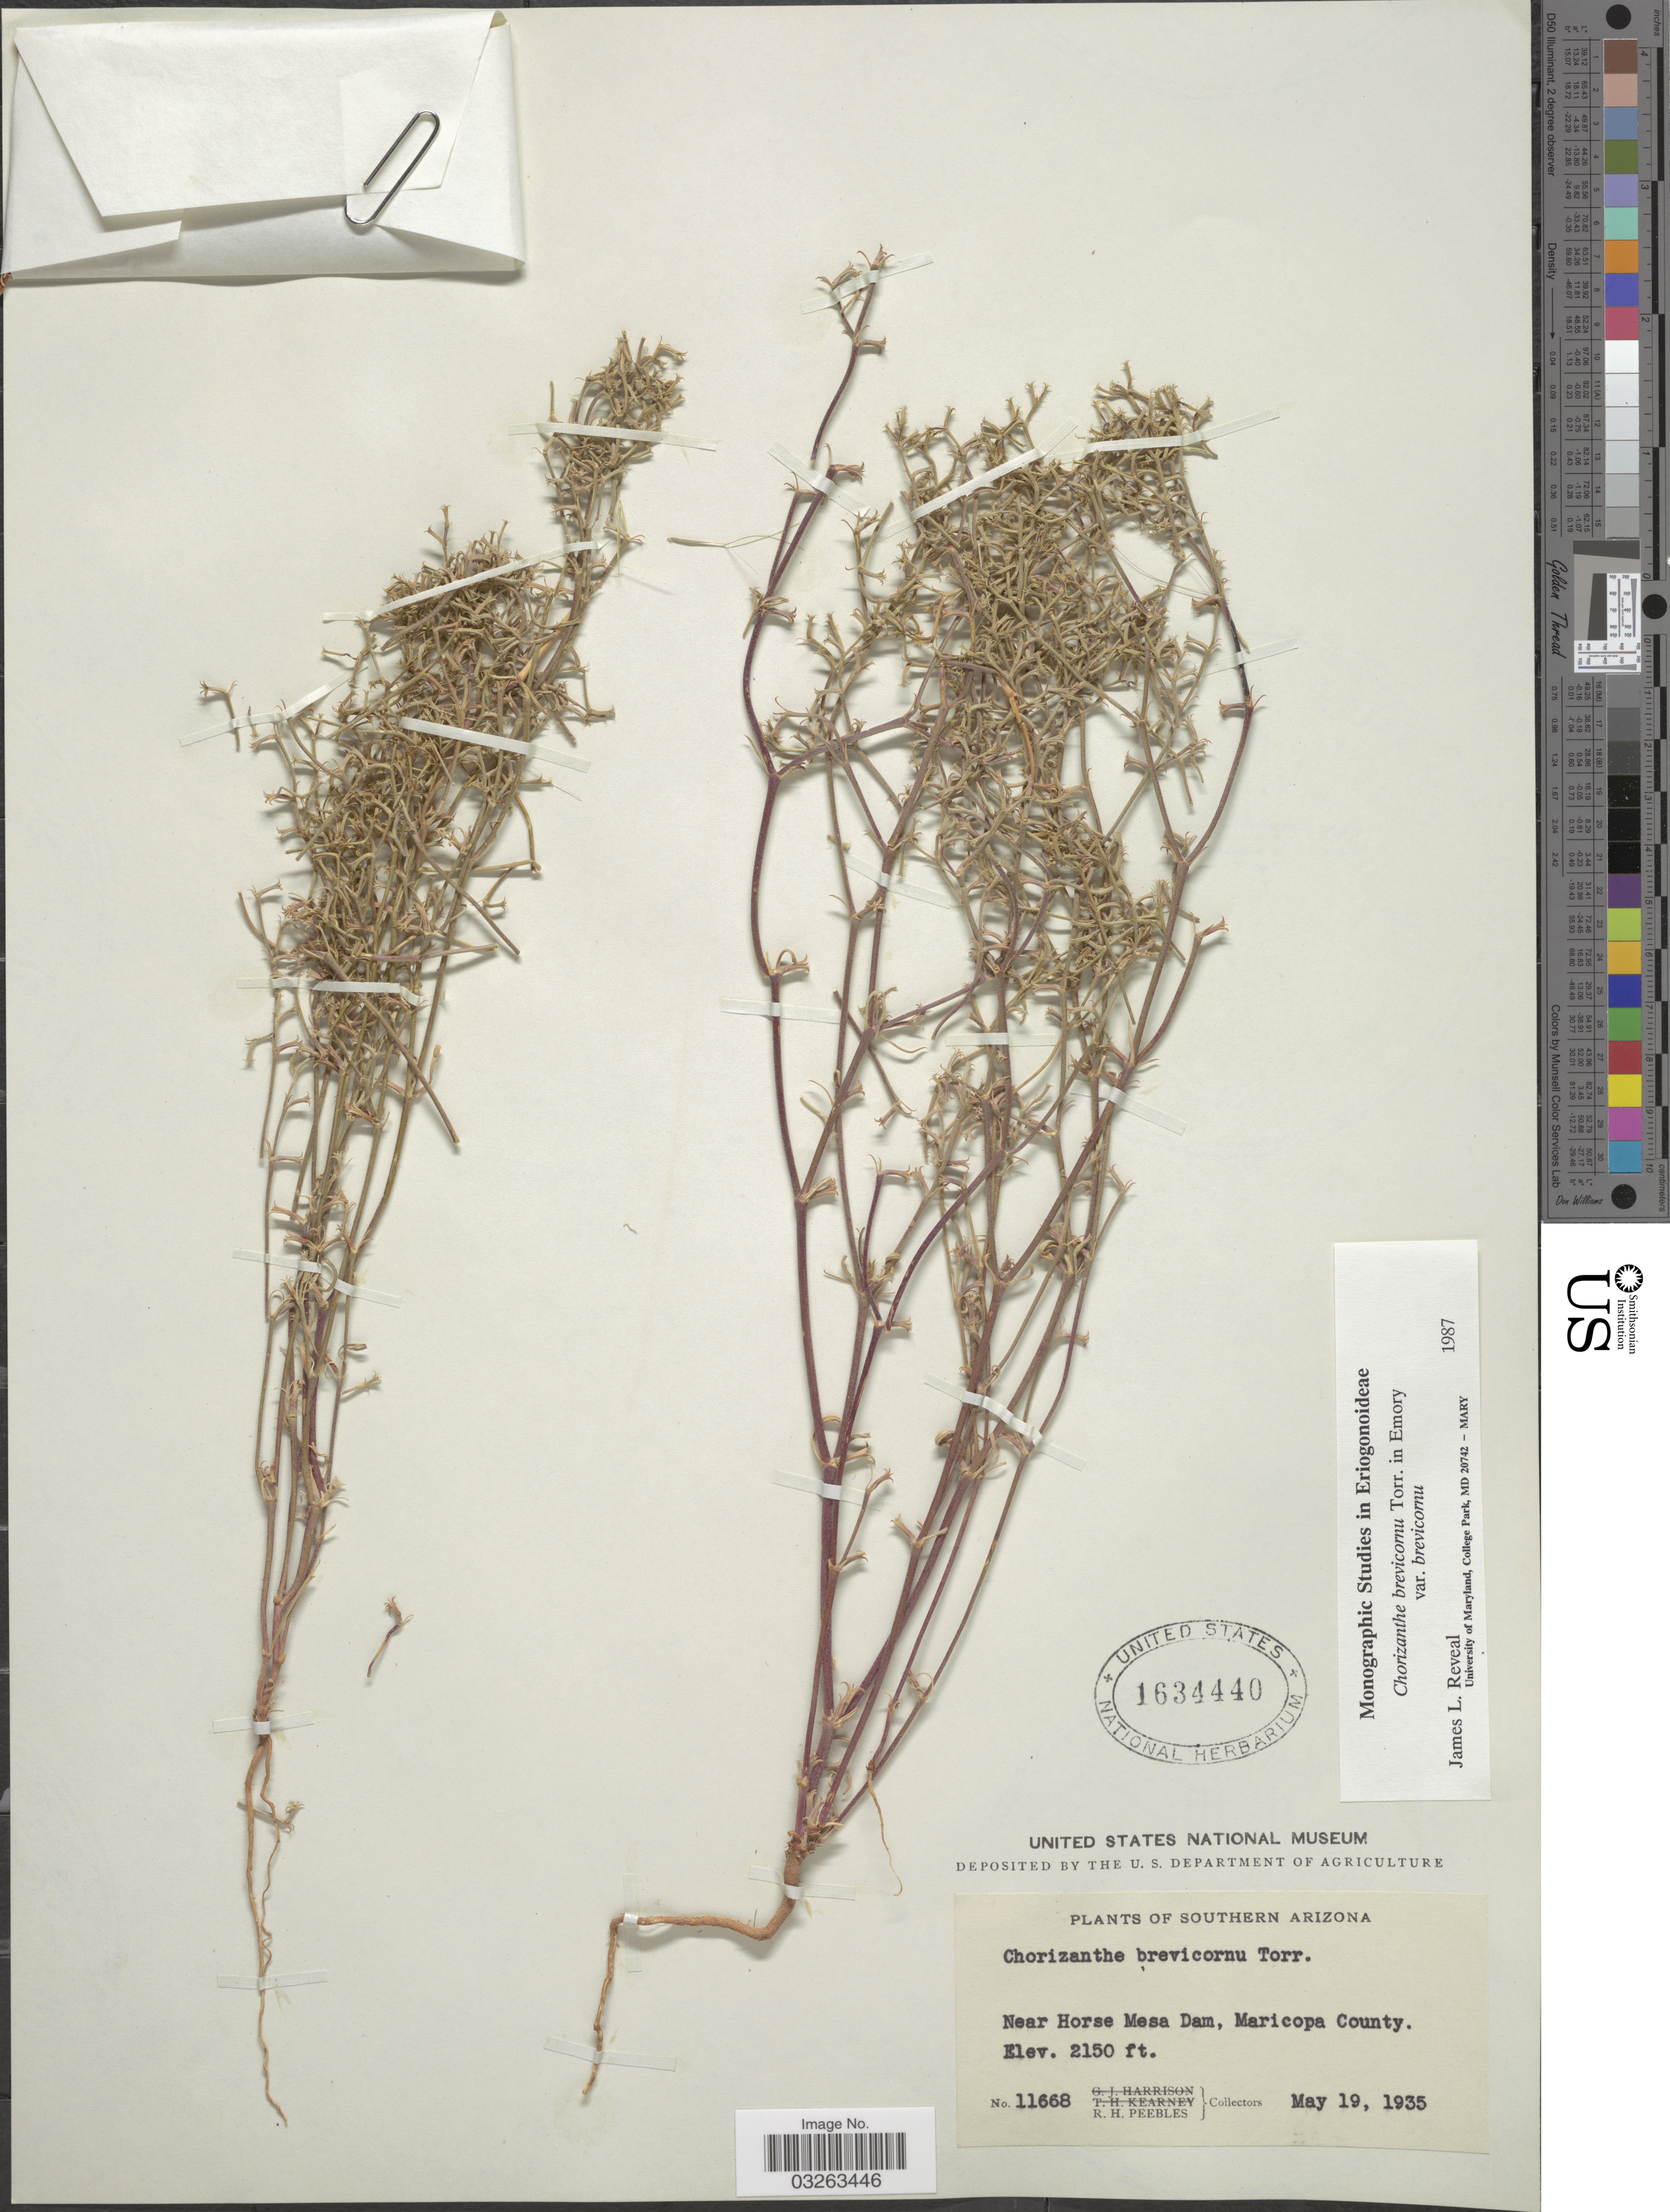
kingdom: Plantae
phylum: Tracheophyta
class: Magnoliopsida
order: Caryophyllales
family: Polygonaceae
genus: Chorizanthe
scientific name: Chorizanthe brevicornu var. brevicornu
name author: Torr.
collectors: R. H. Peebles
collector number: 11668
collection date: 1935-05-19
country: United States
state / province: Arizona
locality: Southern Arizona. Near Horse Mesa Dam, Maricopa County.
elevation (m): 655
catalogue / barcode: US 1634440